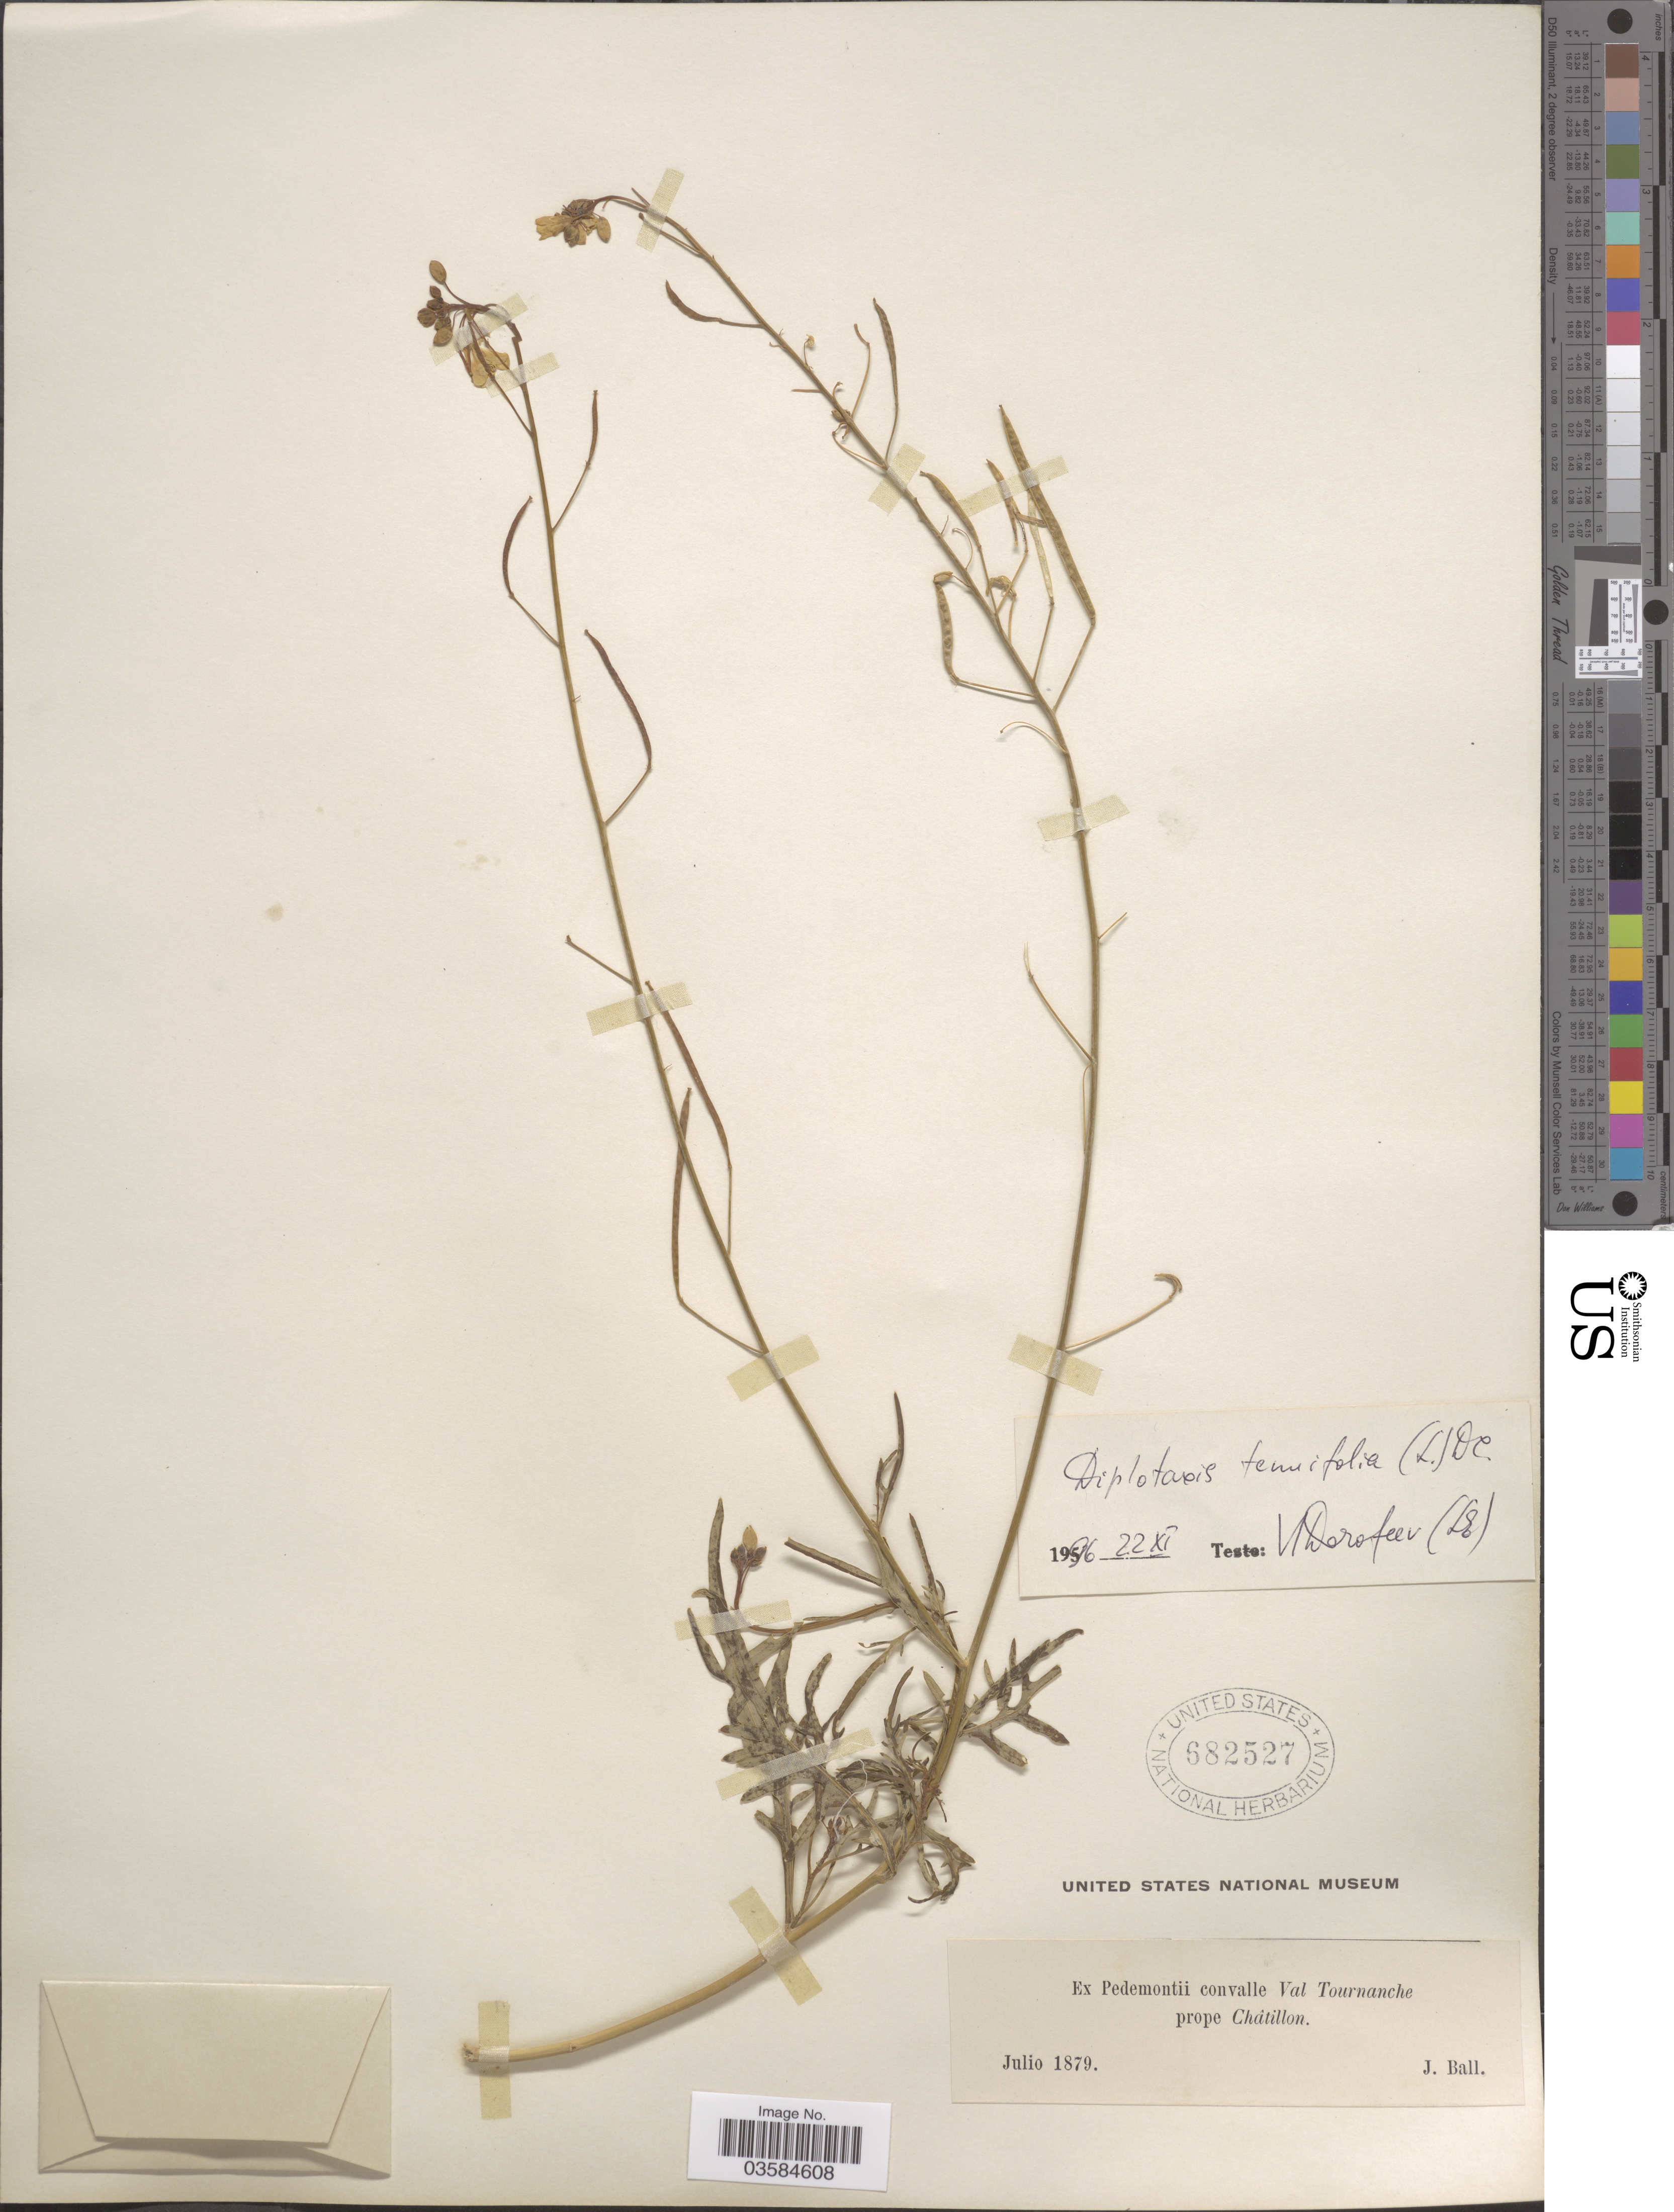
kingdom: Plantae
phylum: Tracheophyta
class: Magnoliopsida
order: Brassicales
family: Brassicaceae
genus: Diplotaxis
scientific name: Diplotaxis tenuifolia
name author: (L.) DC.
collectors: J. Ball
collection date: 1879-07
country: Italy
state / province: Piedmont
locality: Ex Pedemontii convalle Val Tournanche prope Châtillon.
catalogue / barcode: US 682527